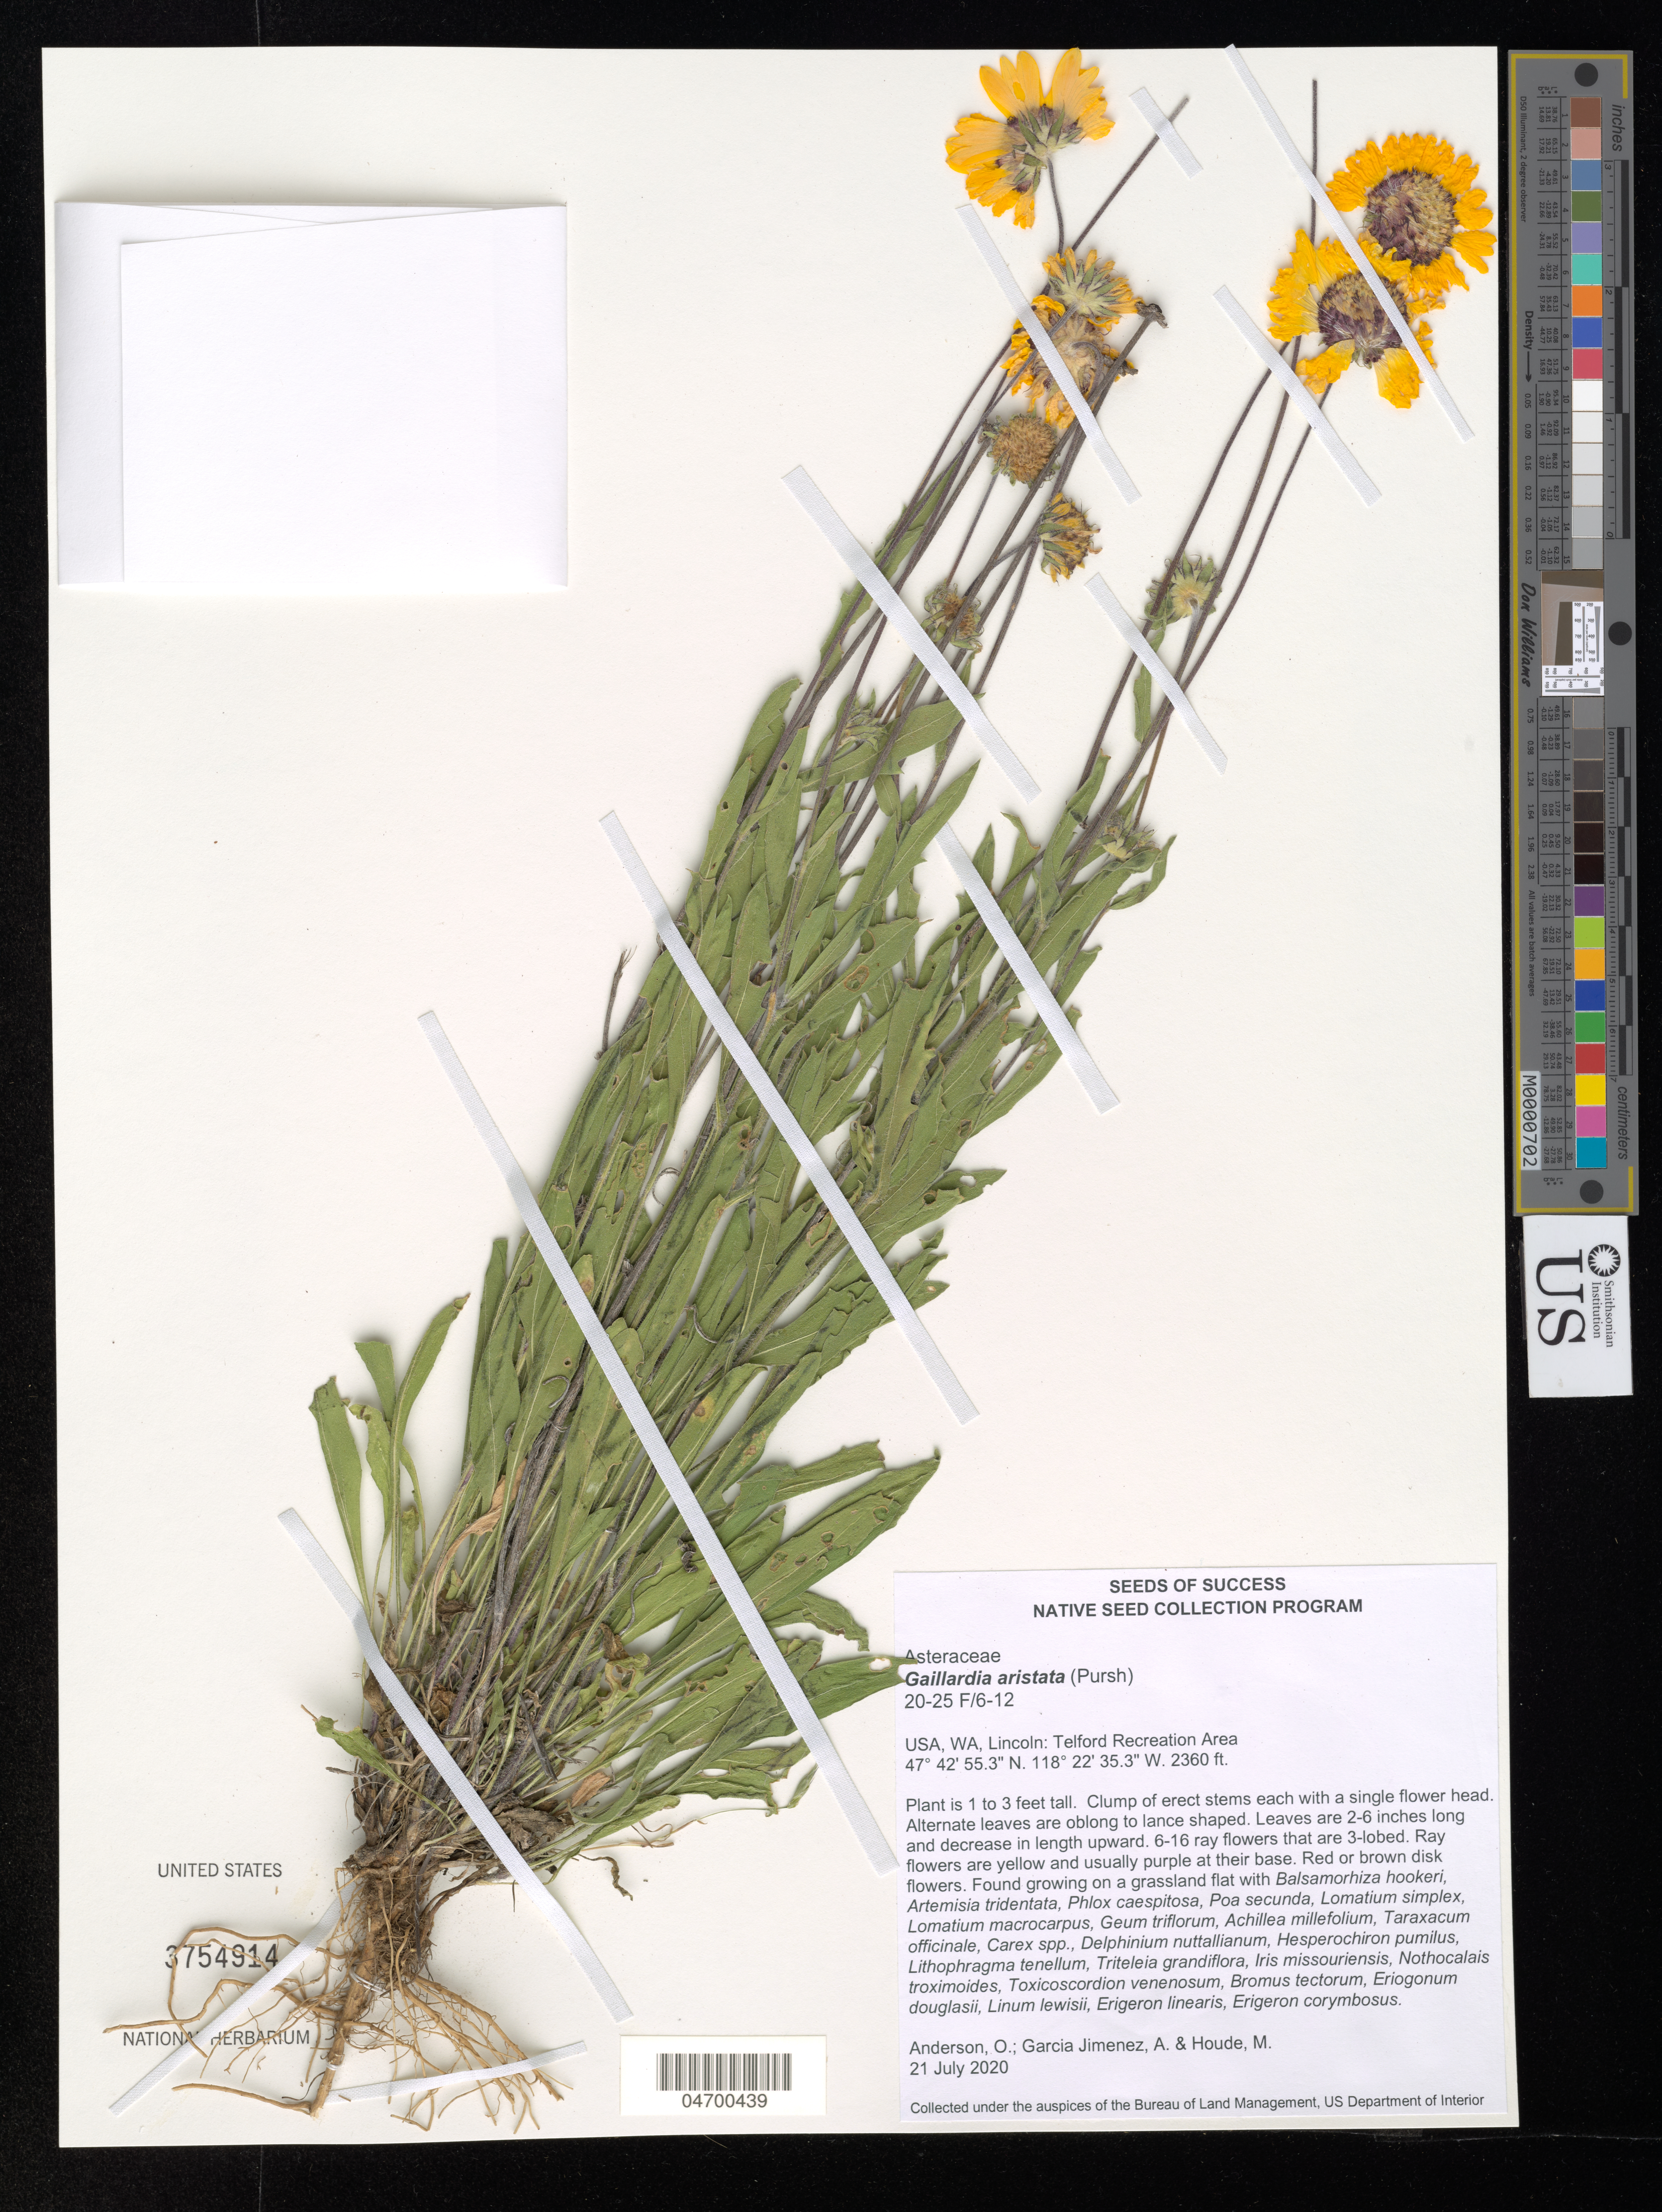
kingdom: Plantae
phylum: Tracheophyta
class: Magnoliopsida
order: Asterales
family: Asteraceae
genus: Gaillardia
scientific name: Gaillardia aristata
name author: Pursh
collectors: O. Anderson, A. Garcia Jimenez & H. Vielstich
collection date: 2020-07-21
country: United States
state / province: Washington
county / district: Lincoln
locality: WA, Lincoln: Telford Recreation Area.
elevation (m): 719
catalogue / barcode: US 3754914